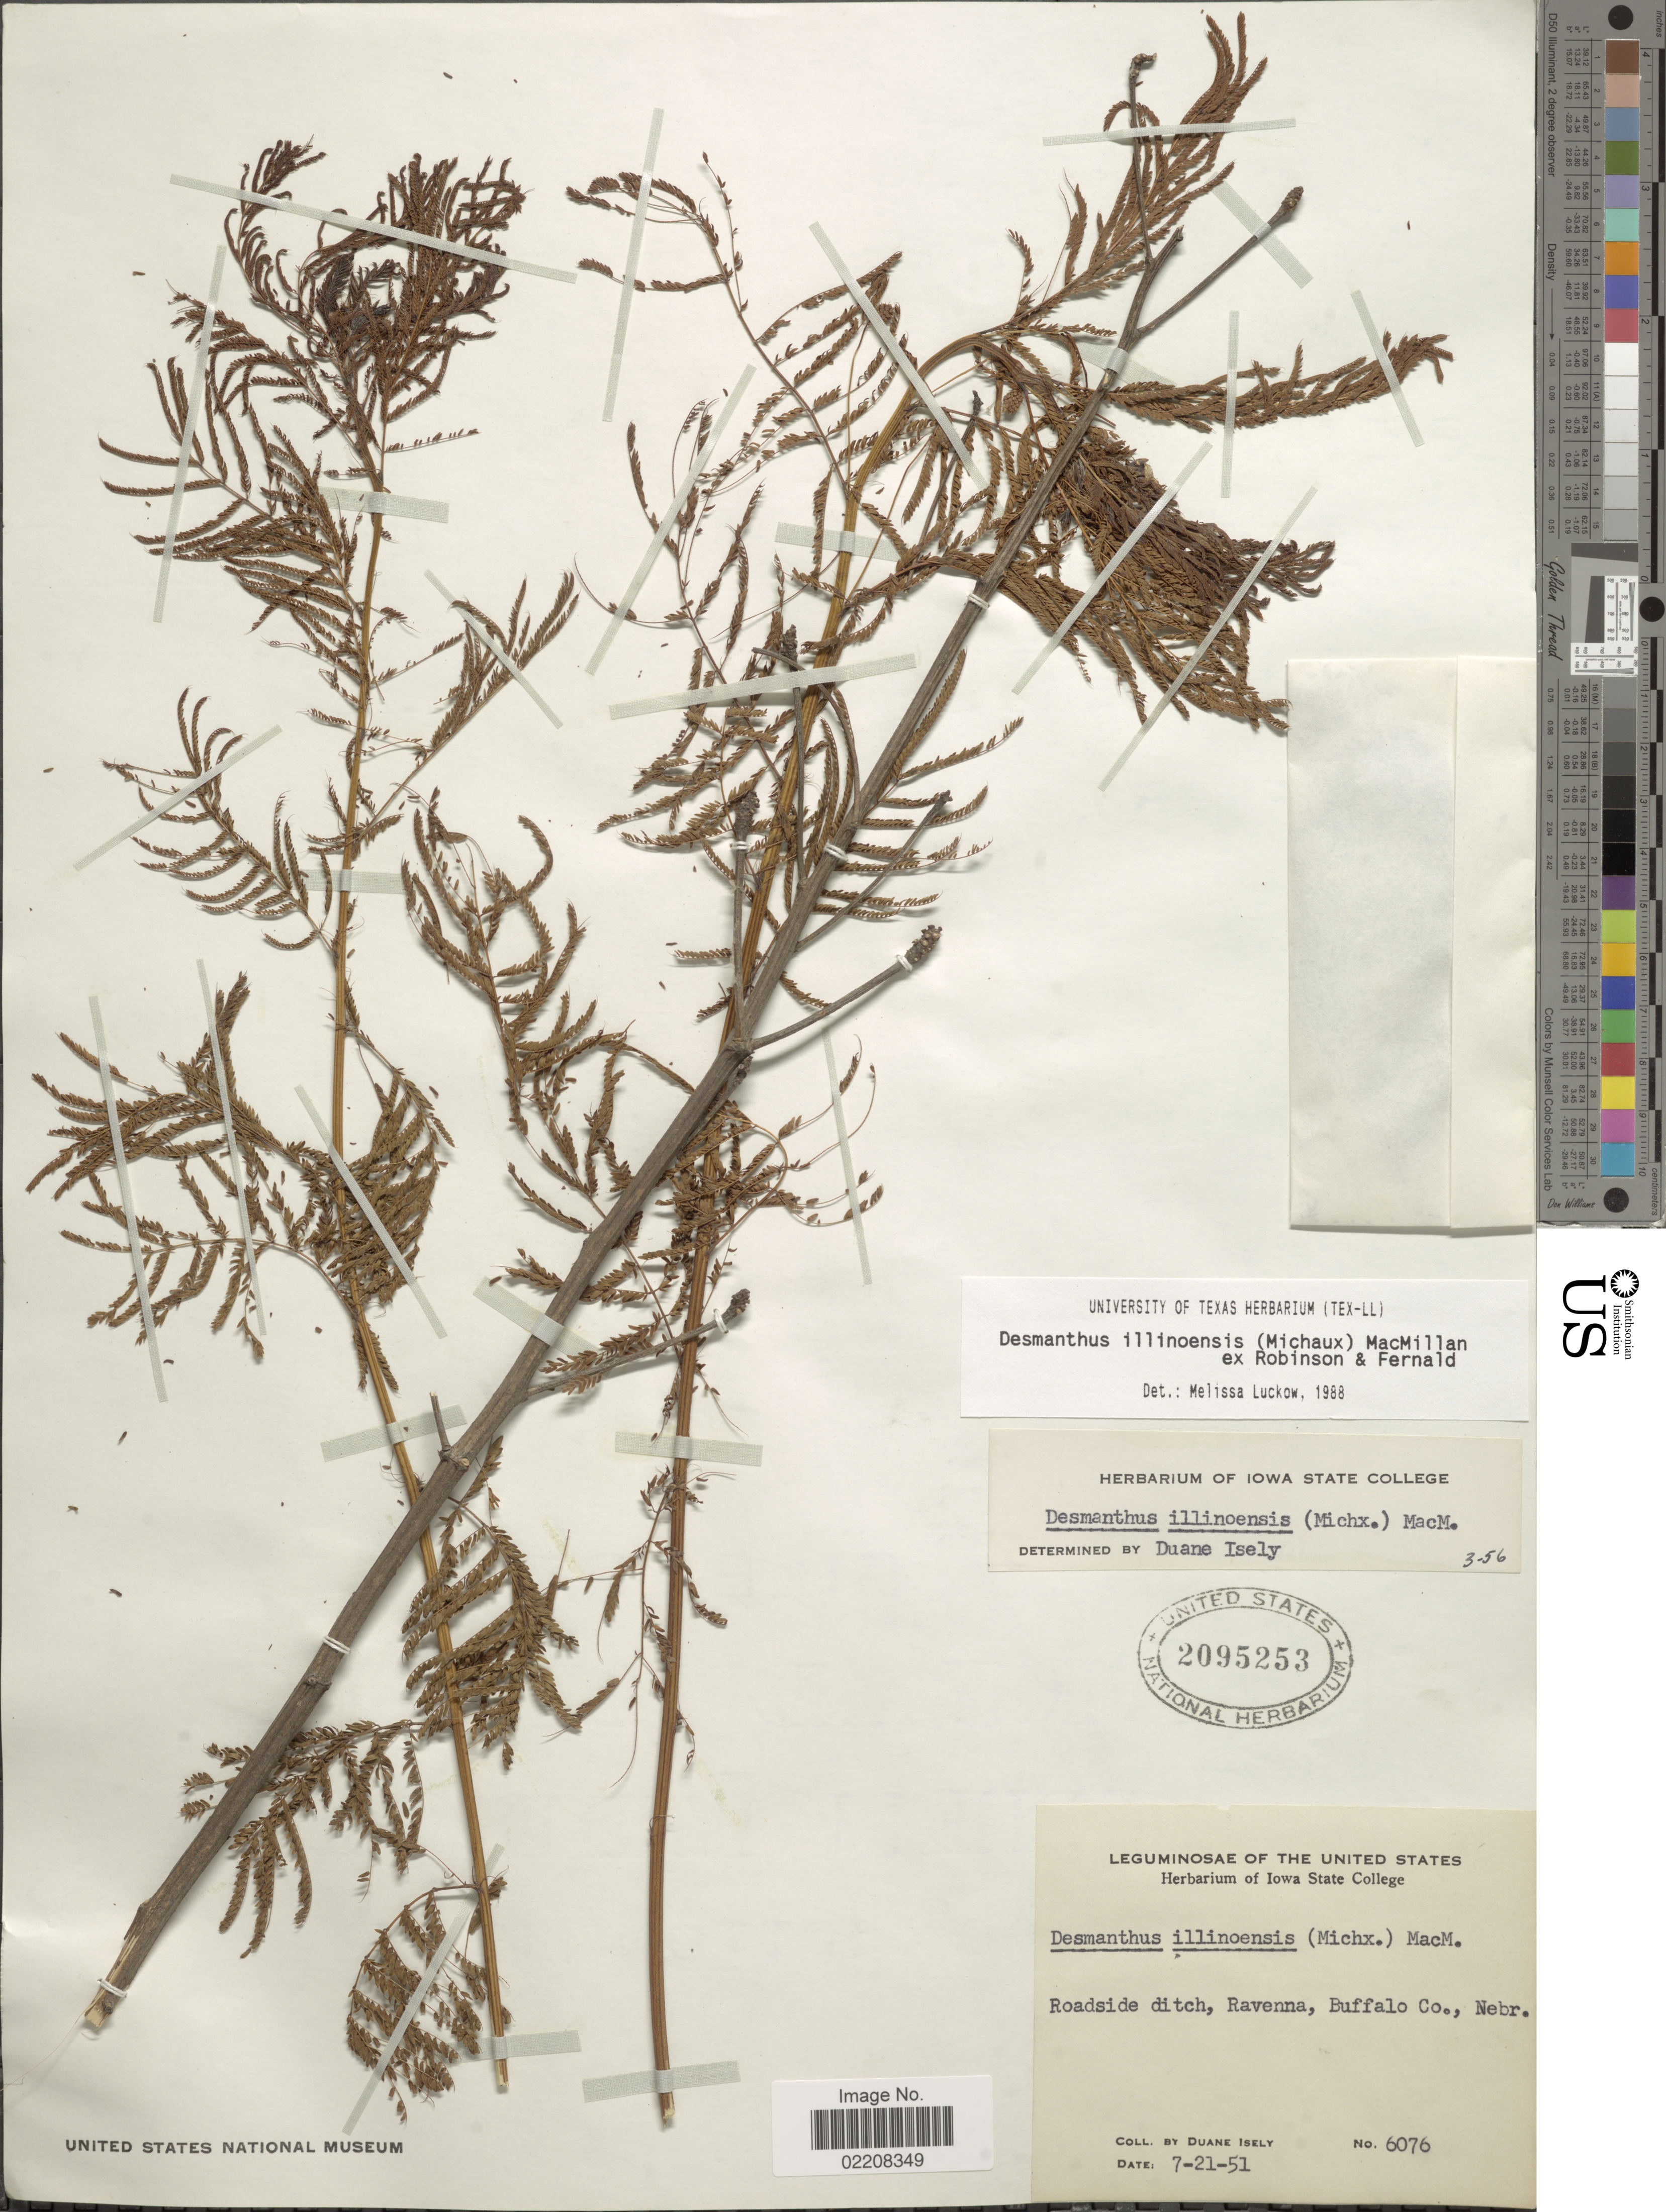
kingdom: Plantae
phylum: Tracheophyta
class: Magnoliopsida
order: Fabales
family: Fabaceae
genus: Desmanthus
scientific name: Desmanthus illinoensis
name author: (Michx.) MacMill.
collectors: D. Isely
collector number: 6076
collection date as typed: Transcribed d/m/y: 21/7/51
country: United States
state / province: Nebraska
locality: Roadside ditch, Ravenna, Buffalo Co., Nebr.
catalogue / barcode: US 2095253